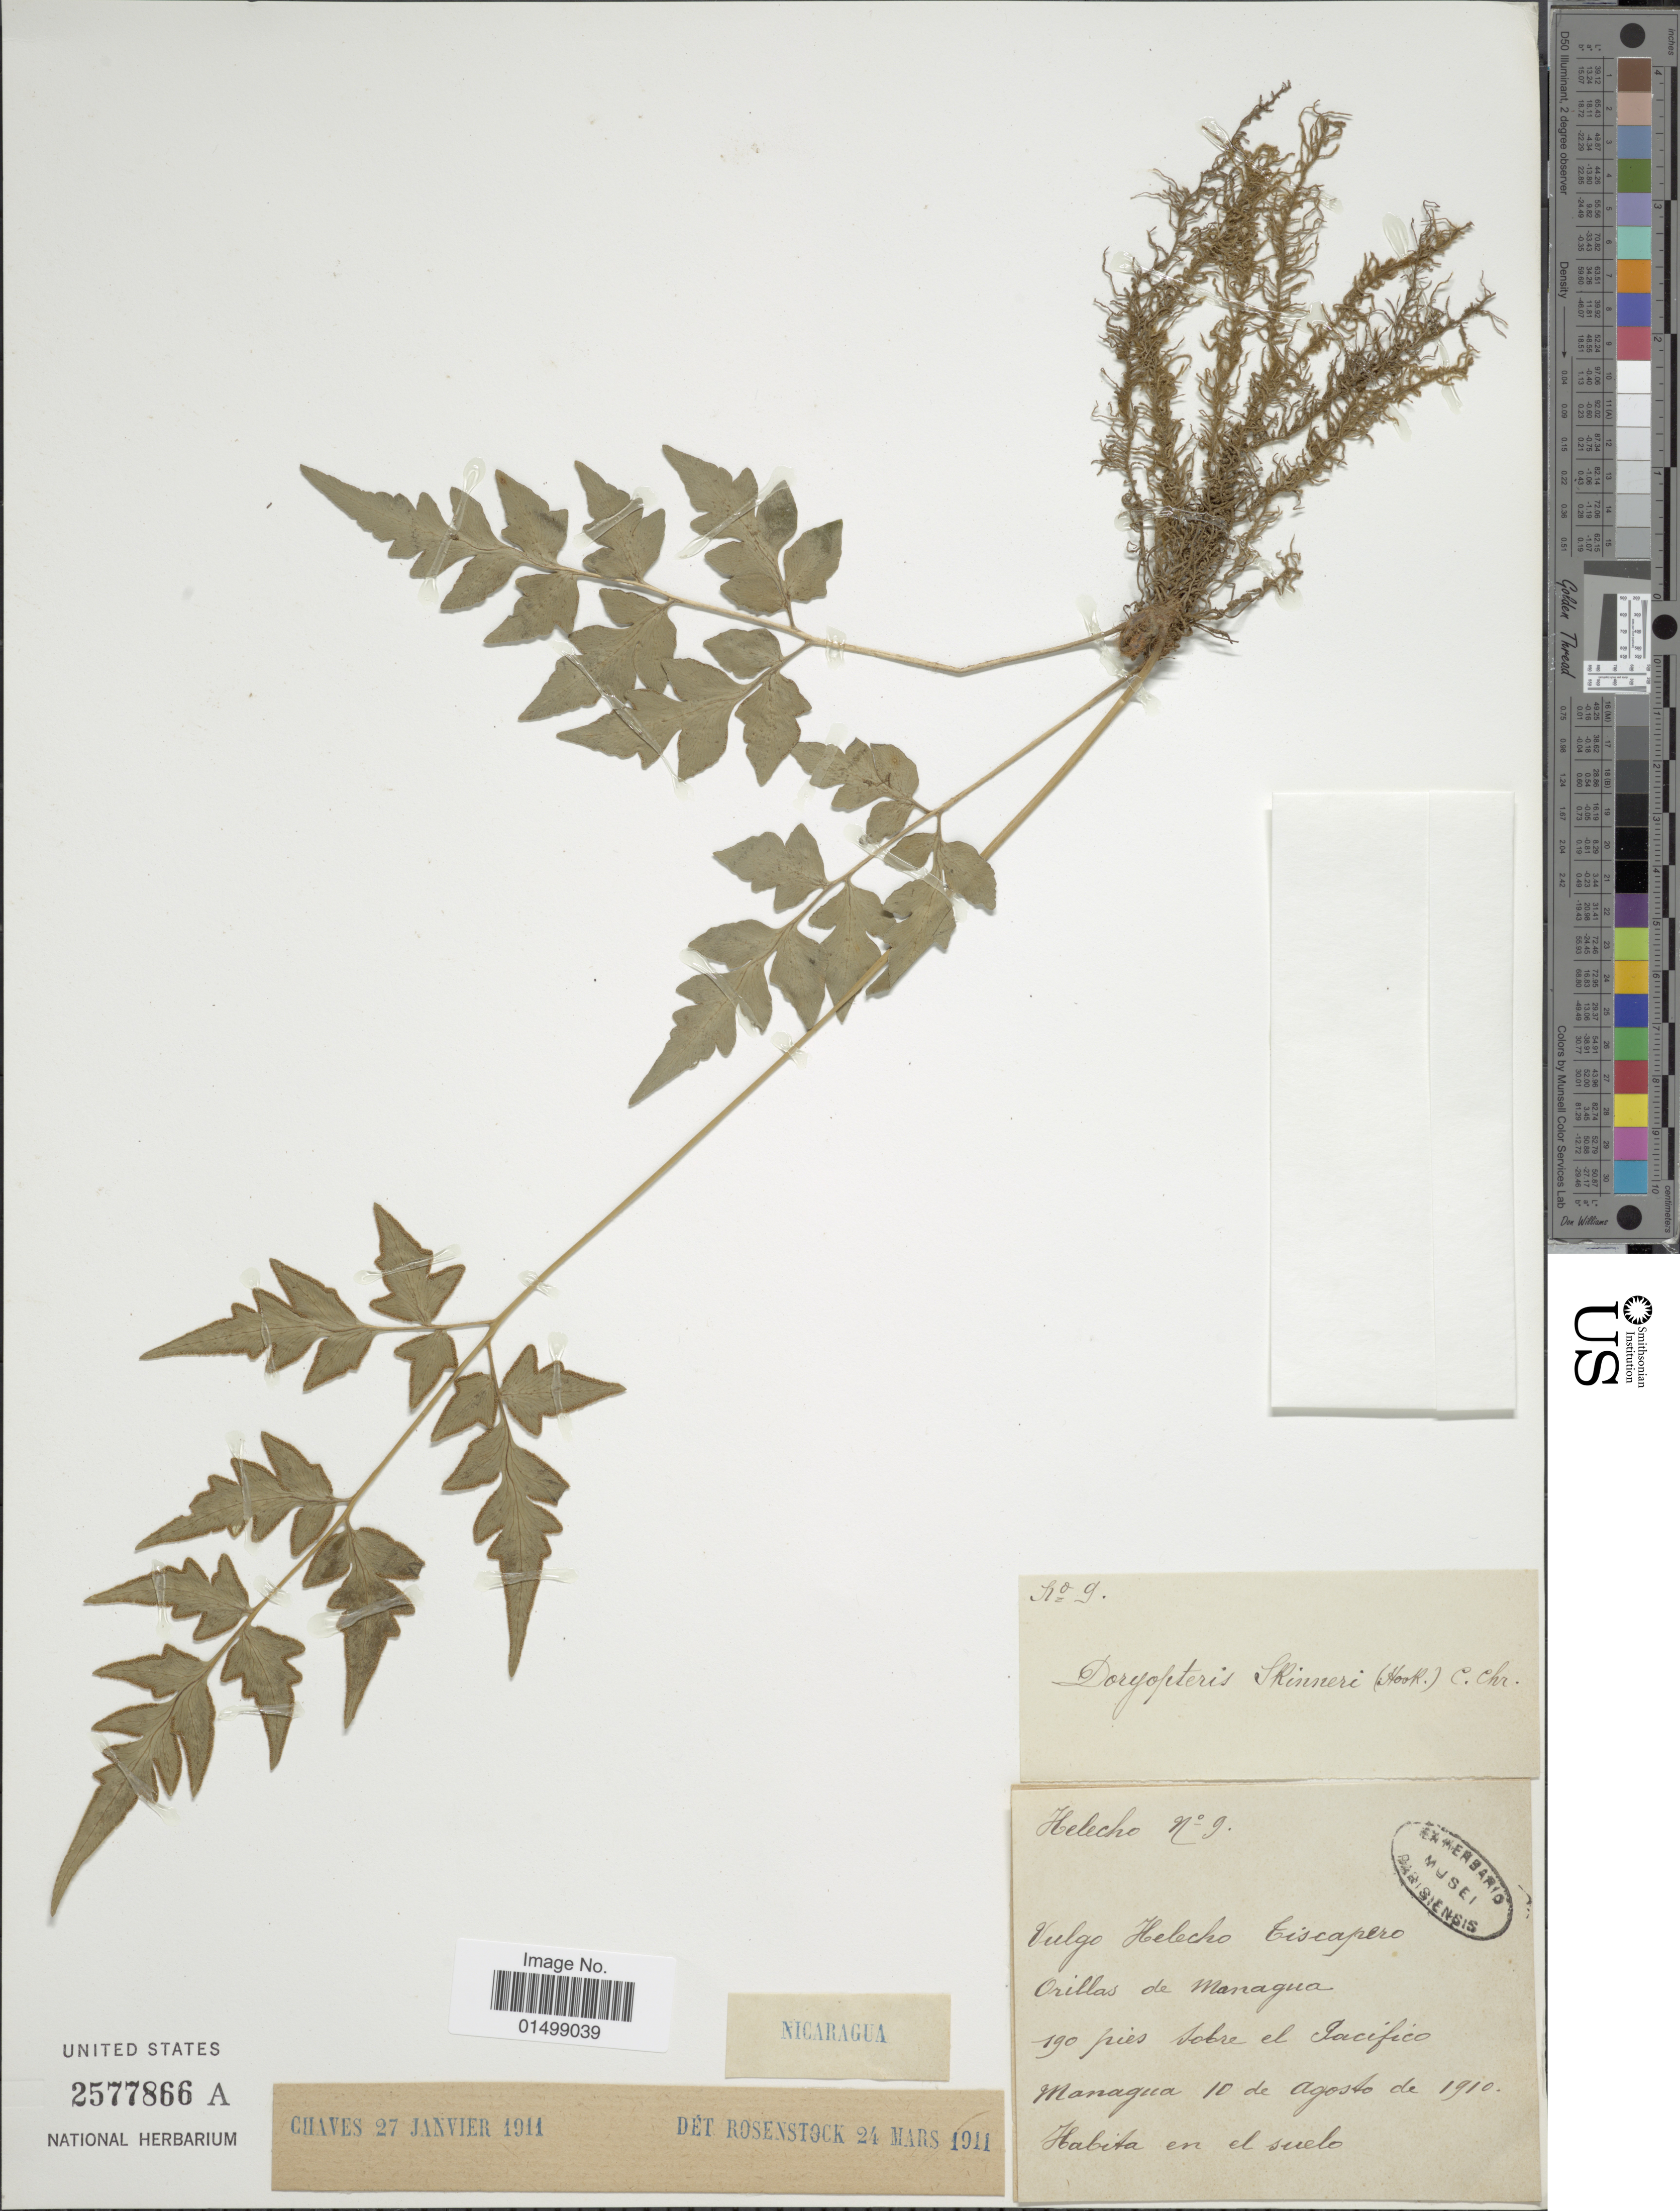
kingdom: Plantae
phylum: Tracheophyta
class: Polypodiopsida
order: Polypodiales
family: Pteridaceae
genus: Cheilanthes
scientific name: Cheilanthes skinneri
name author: (Hook.) T. Moore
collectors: Helecho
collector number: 9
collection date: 1910-08-10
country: Nicaragua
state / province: Managua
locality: Ciscapero. Orillas de Managua. sobre el Pacifico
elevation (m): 58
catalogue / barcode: US 2577866A